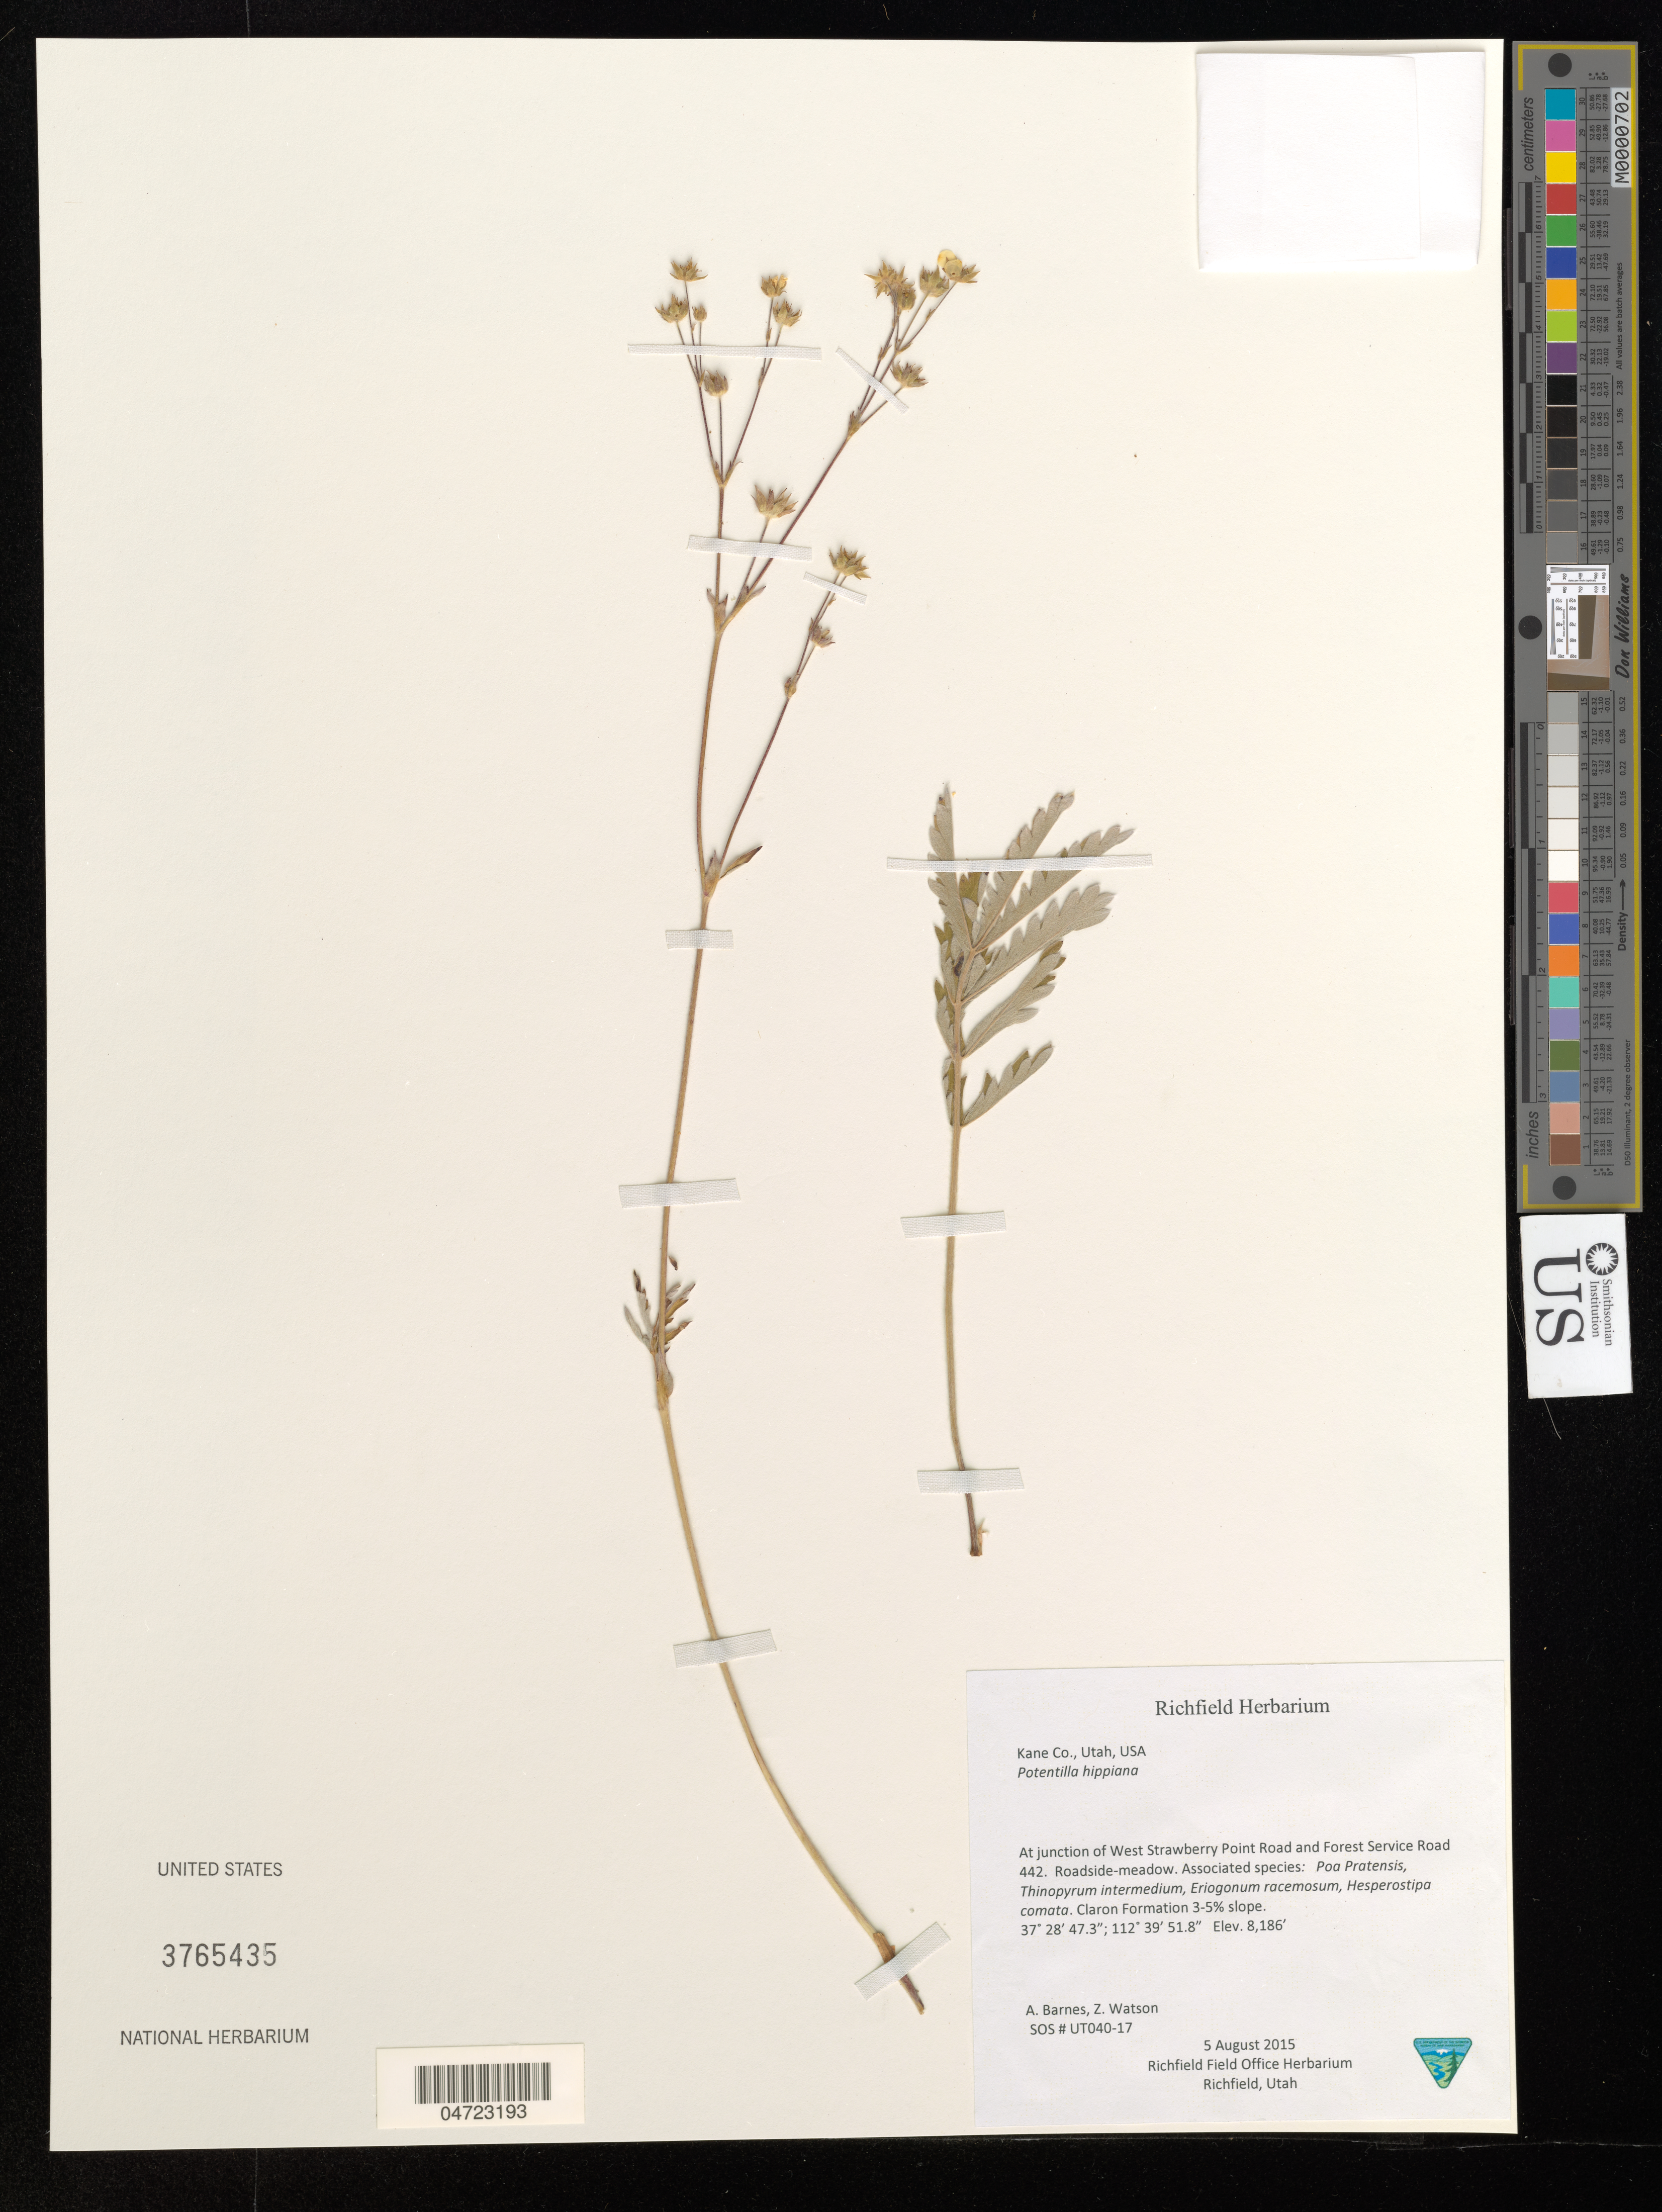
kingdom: Plantae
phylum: Tracheophyta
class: Magnoliopsida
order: Rosales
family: Rosaceae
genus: Potentilla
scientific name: Potentilla hippiana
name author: Lehm.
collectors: A. Barnes & Z. Watson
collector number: UT040-17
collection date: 2015-08-05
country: United States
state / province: Utah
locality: Kane Co. At junction of West Strawberry Point Road and Forest Service Road 442. Roadside-meadow.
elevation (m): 2495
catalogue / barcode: US 3765435